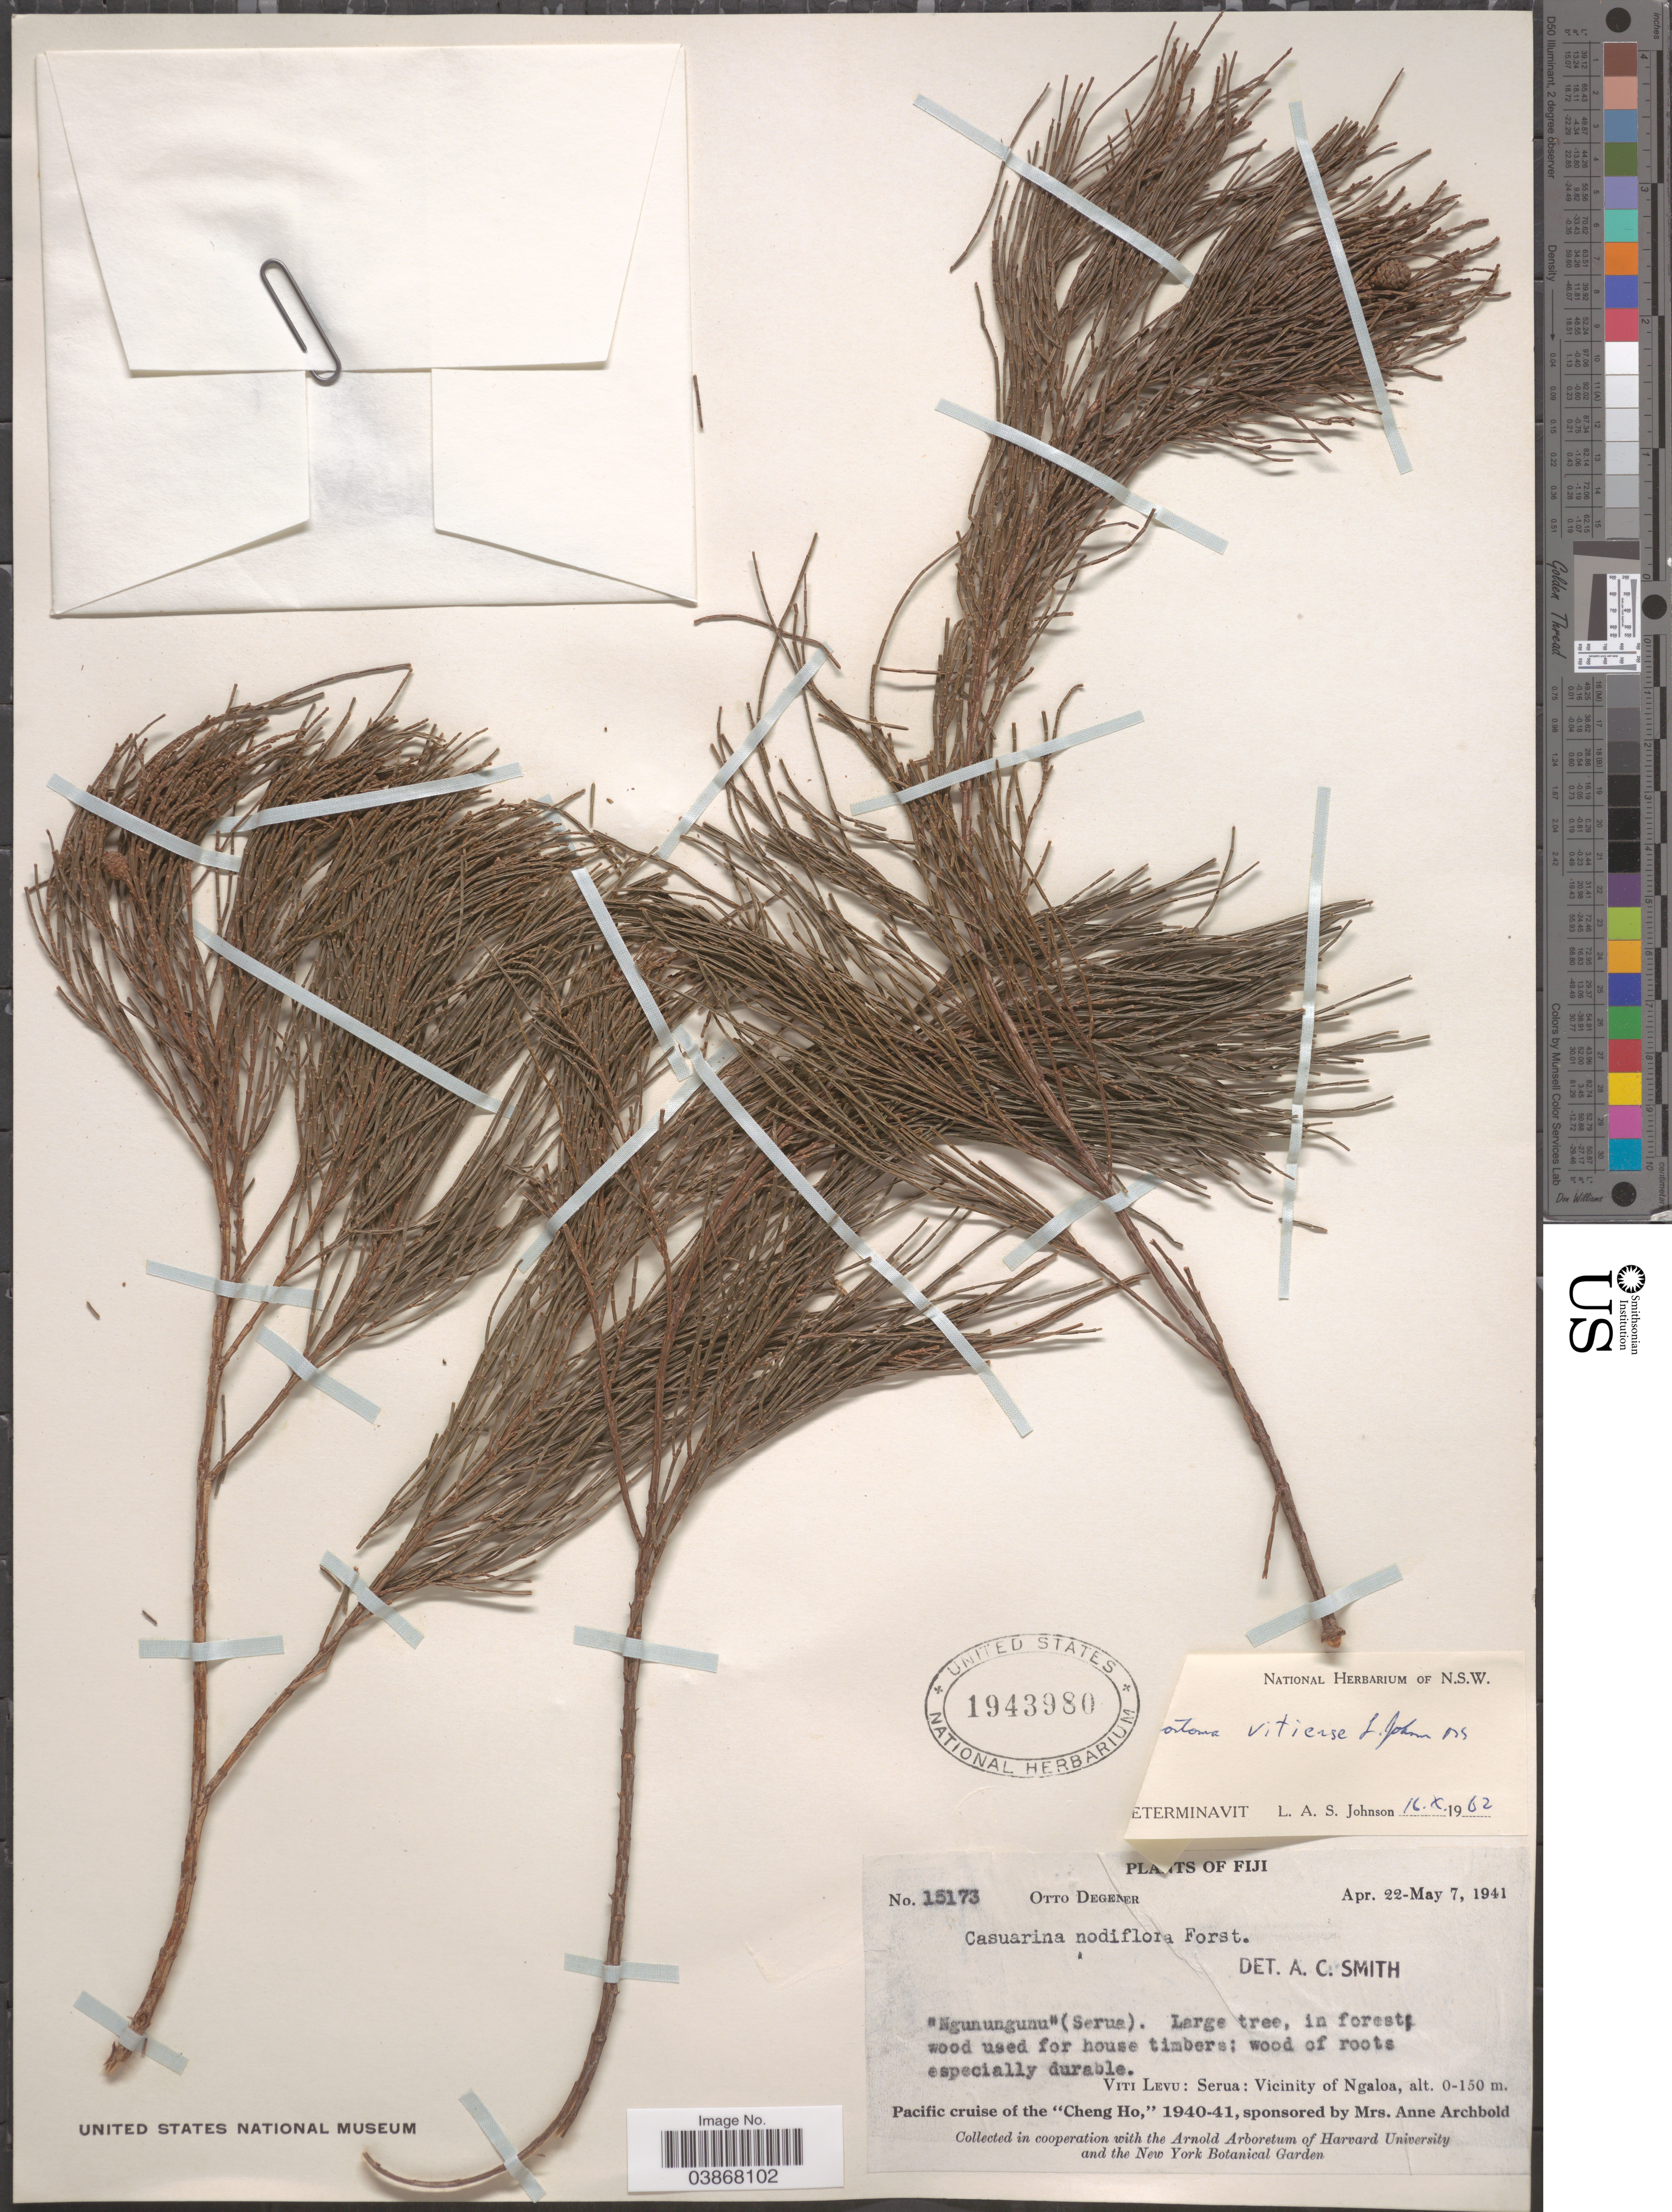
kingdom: Plantae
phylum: Tracheophyta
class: Magnoliopsida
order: Fagales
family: Casuarinaceae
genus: Gymnostoma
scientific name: Gymnostoma vitiense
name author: L.A.S. Johnson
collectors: O. Degener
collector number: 15173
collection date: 1941-04-22/1941-05-07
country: Fiji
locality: Viti Levu: Serua: Vicinity of Ngaloa.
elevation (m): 0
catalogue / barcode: US 1943980